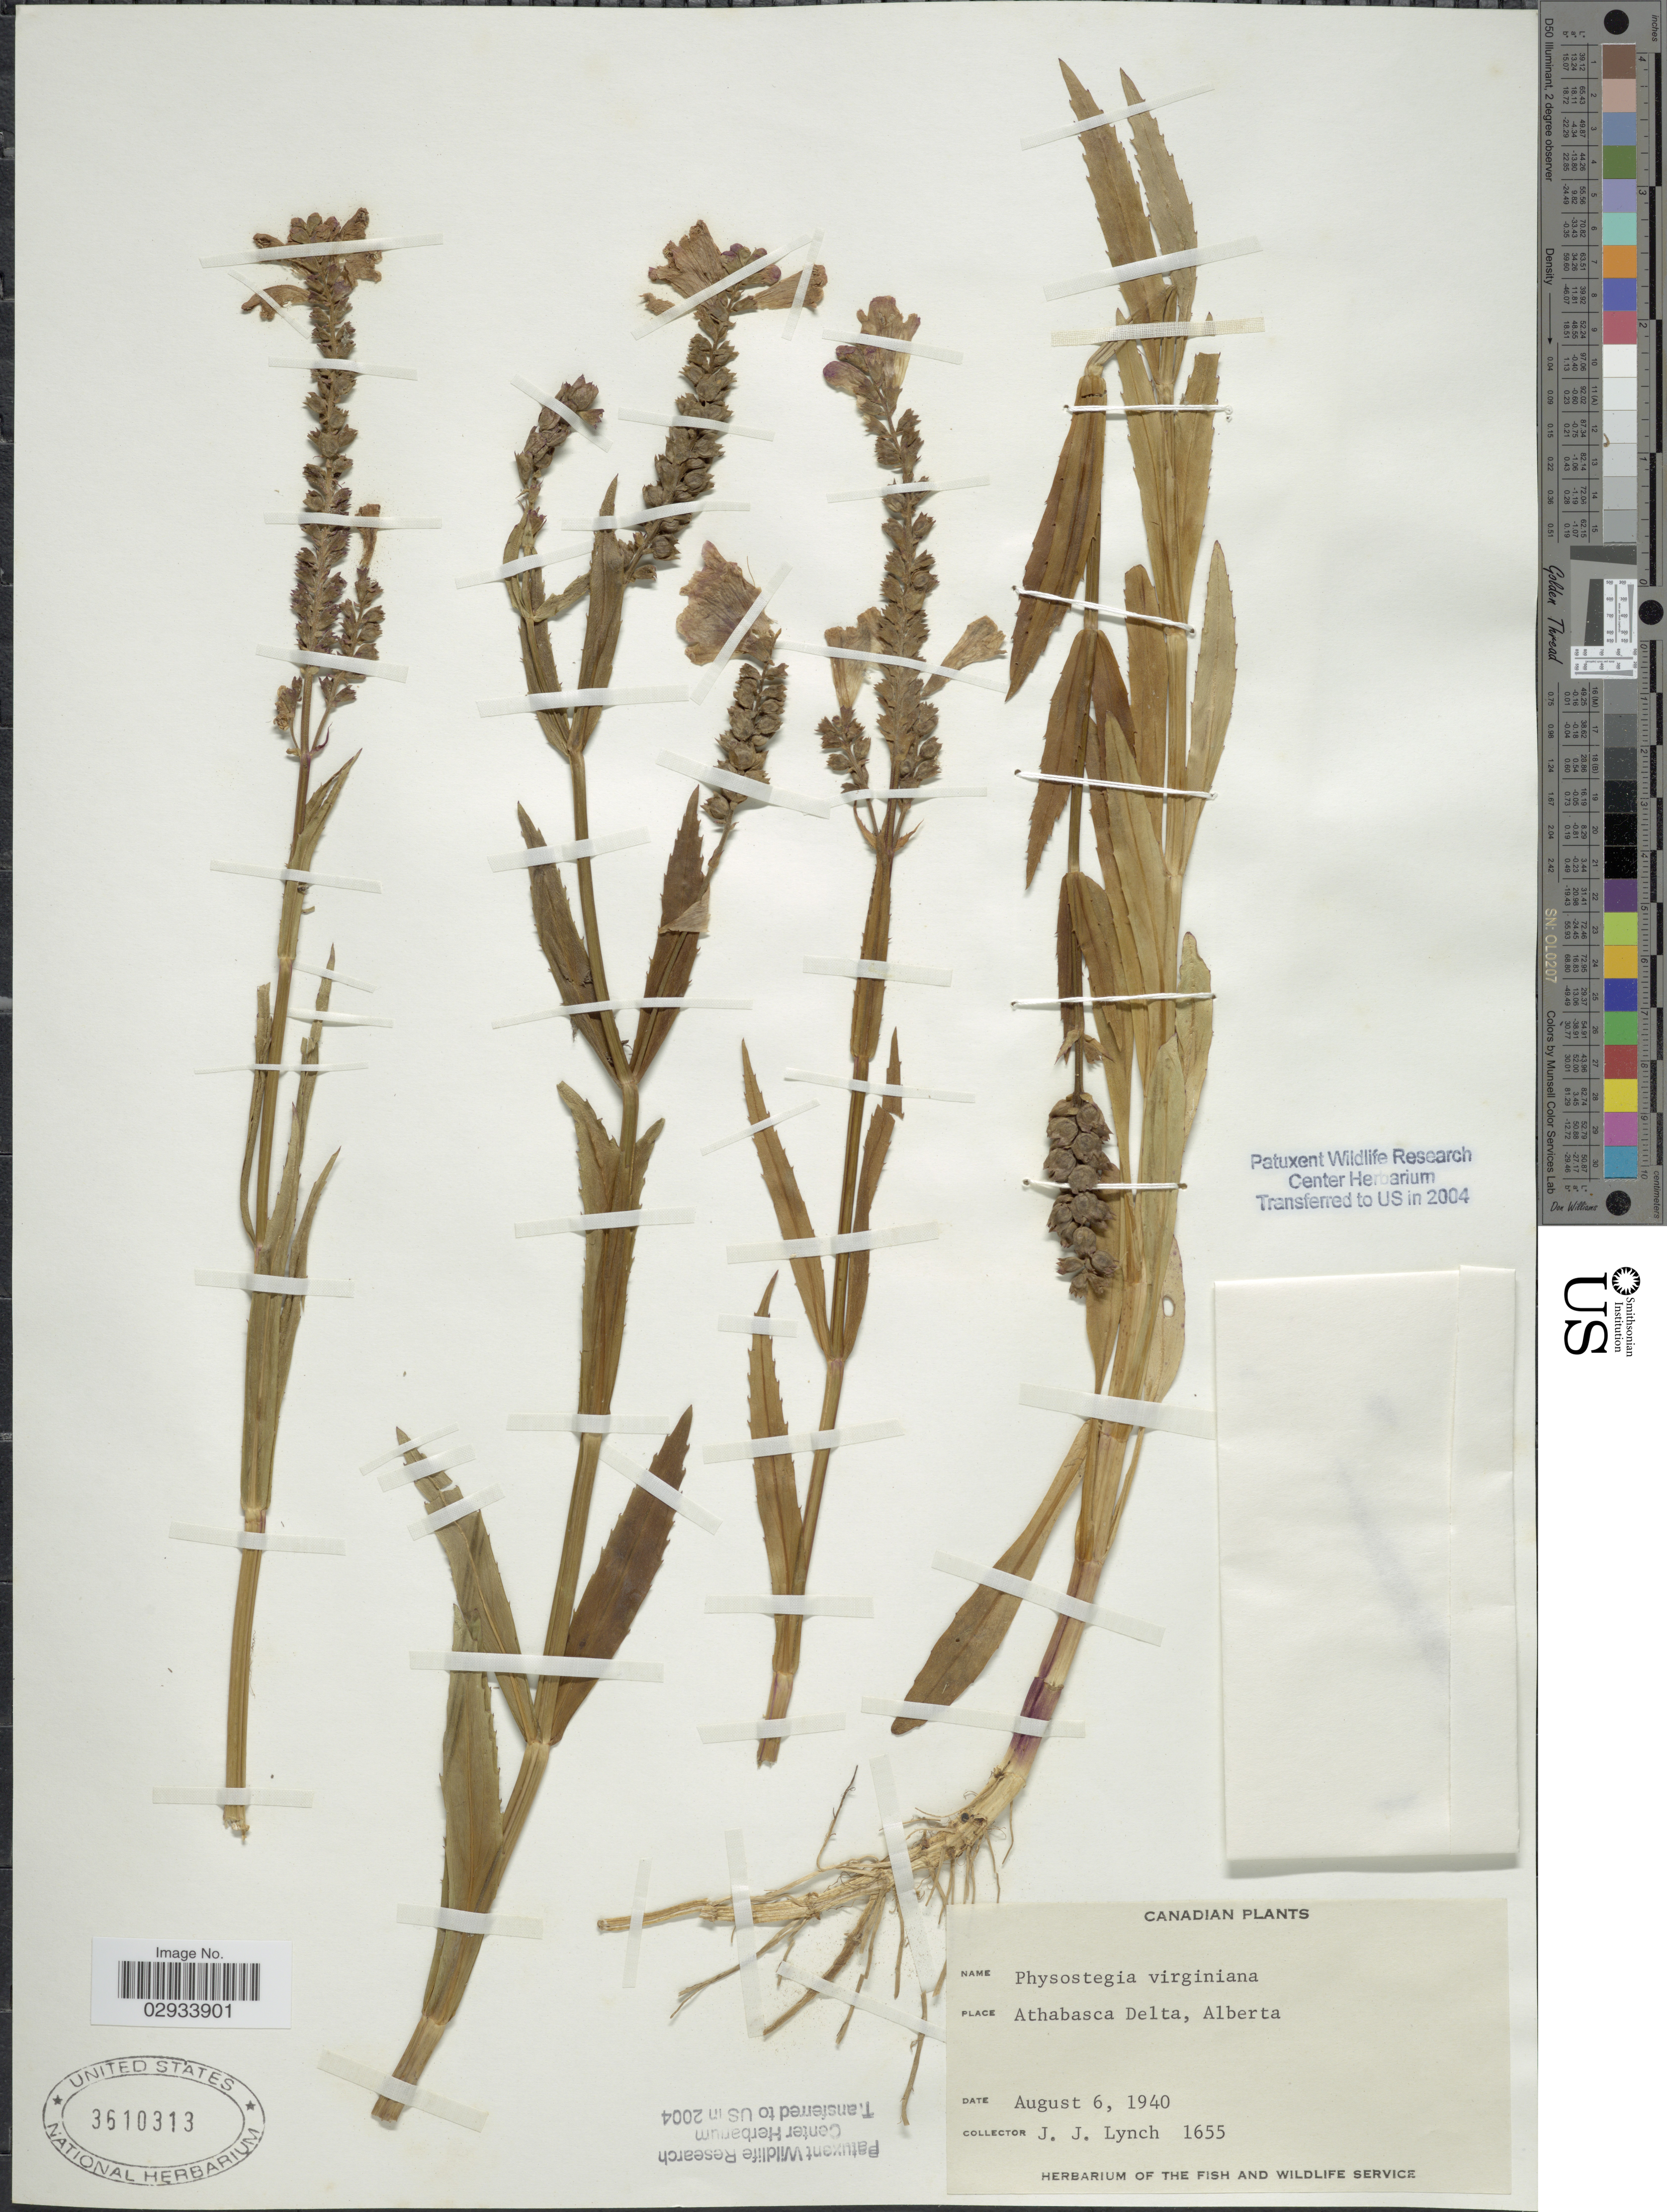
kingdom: Plantae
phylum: Tracheophyta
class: Magnoliopsida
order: Lamiales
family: Lamiaceae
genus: Physostegia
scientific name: Physostegia virginiana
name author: (L.) Benth.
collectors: J. Lynch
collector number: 1655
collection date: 1940-08-06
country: Canada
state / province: Alberta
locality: Athabasca Delta, Alberta.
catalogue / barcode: US 3610313